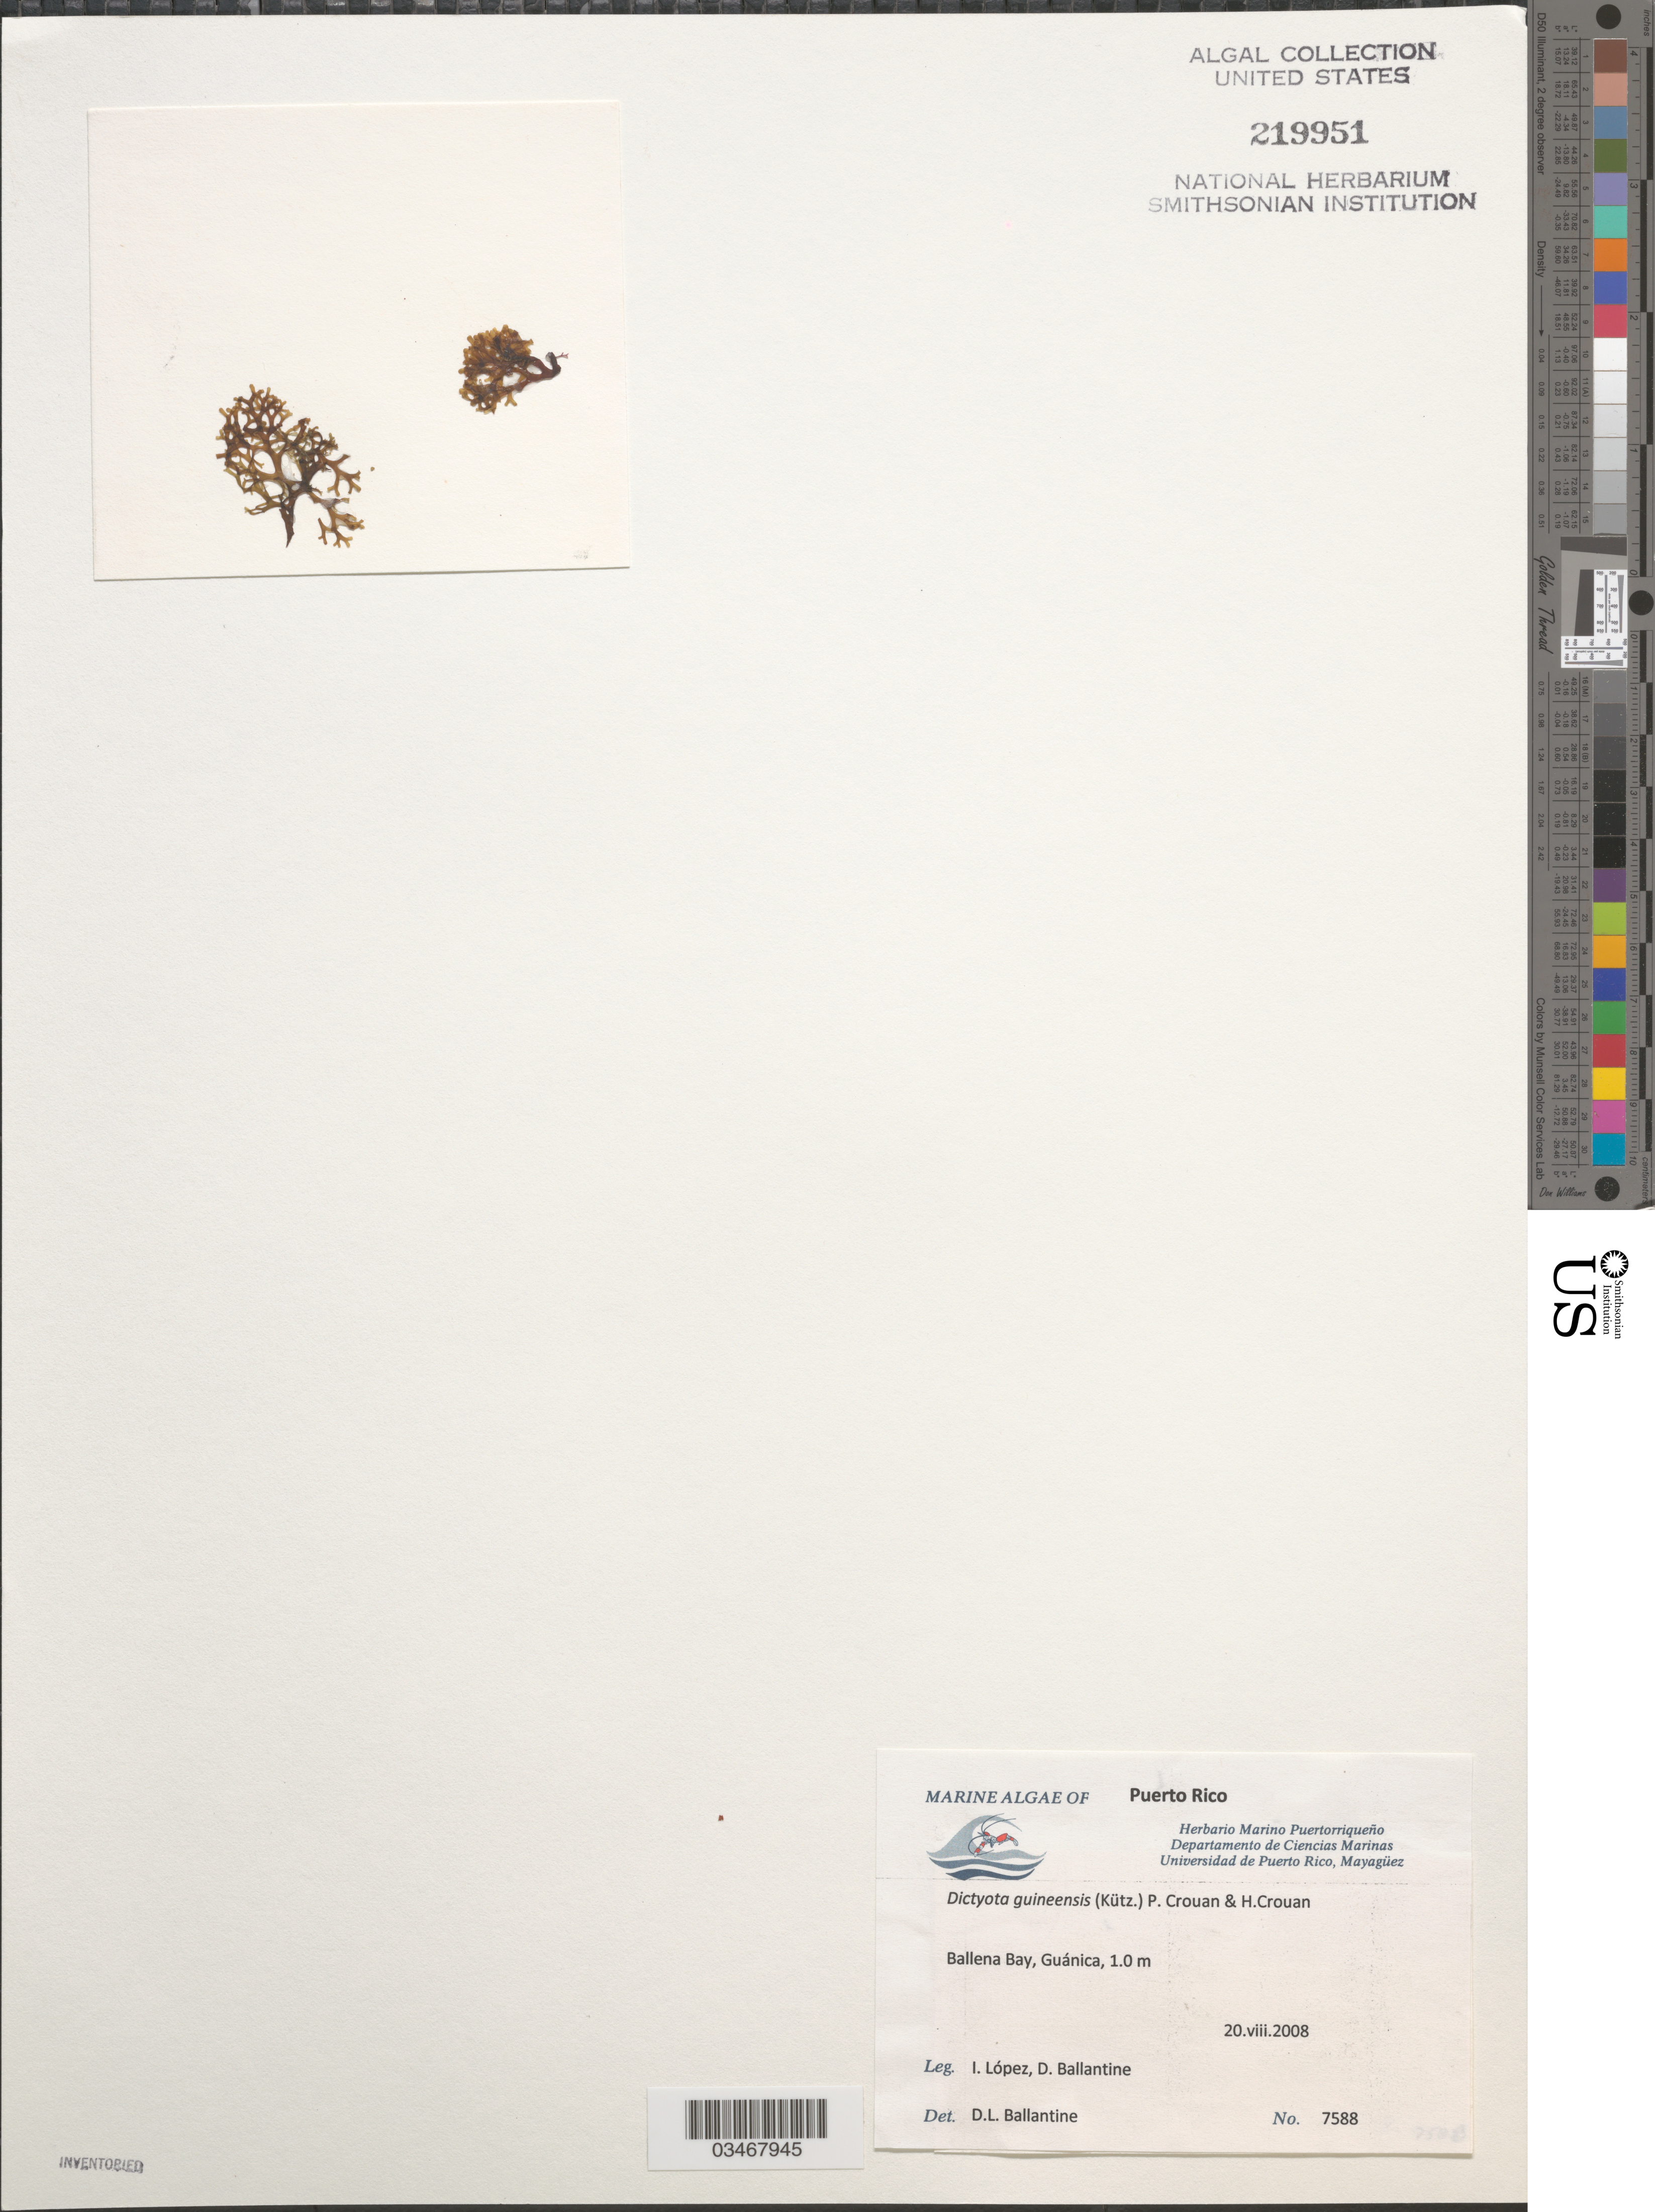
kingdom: Chromista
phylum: Ochrophyta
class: Phaeophyceae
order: Dictyotales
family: Dictyotaceae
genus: Dictyota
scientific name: Dictyota guineensis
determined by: Ballantine, D. L.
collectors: I. Lopéz & D.L. Ballantine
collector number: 7588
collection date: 2008-08-20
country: Puerto Rico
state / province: Guanica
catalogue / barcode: US 219951